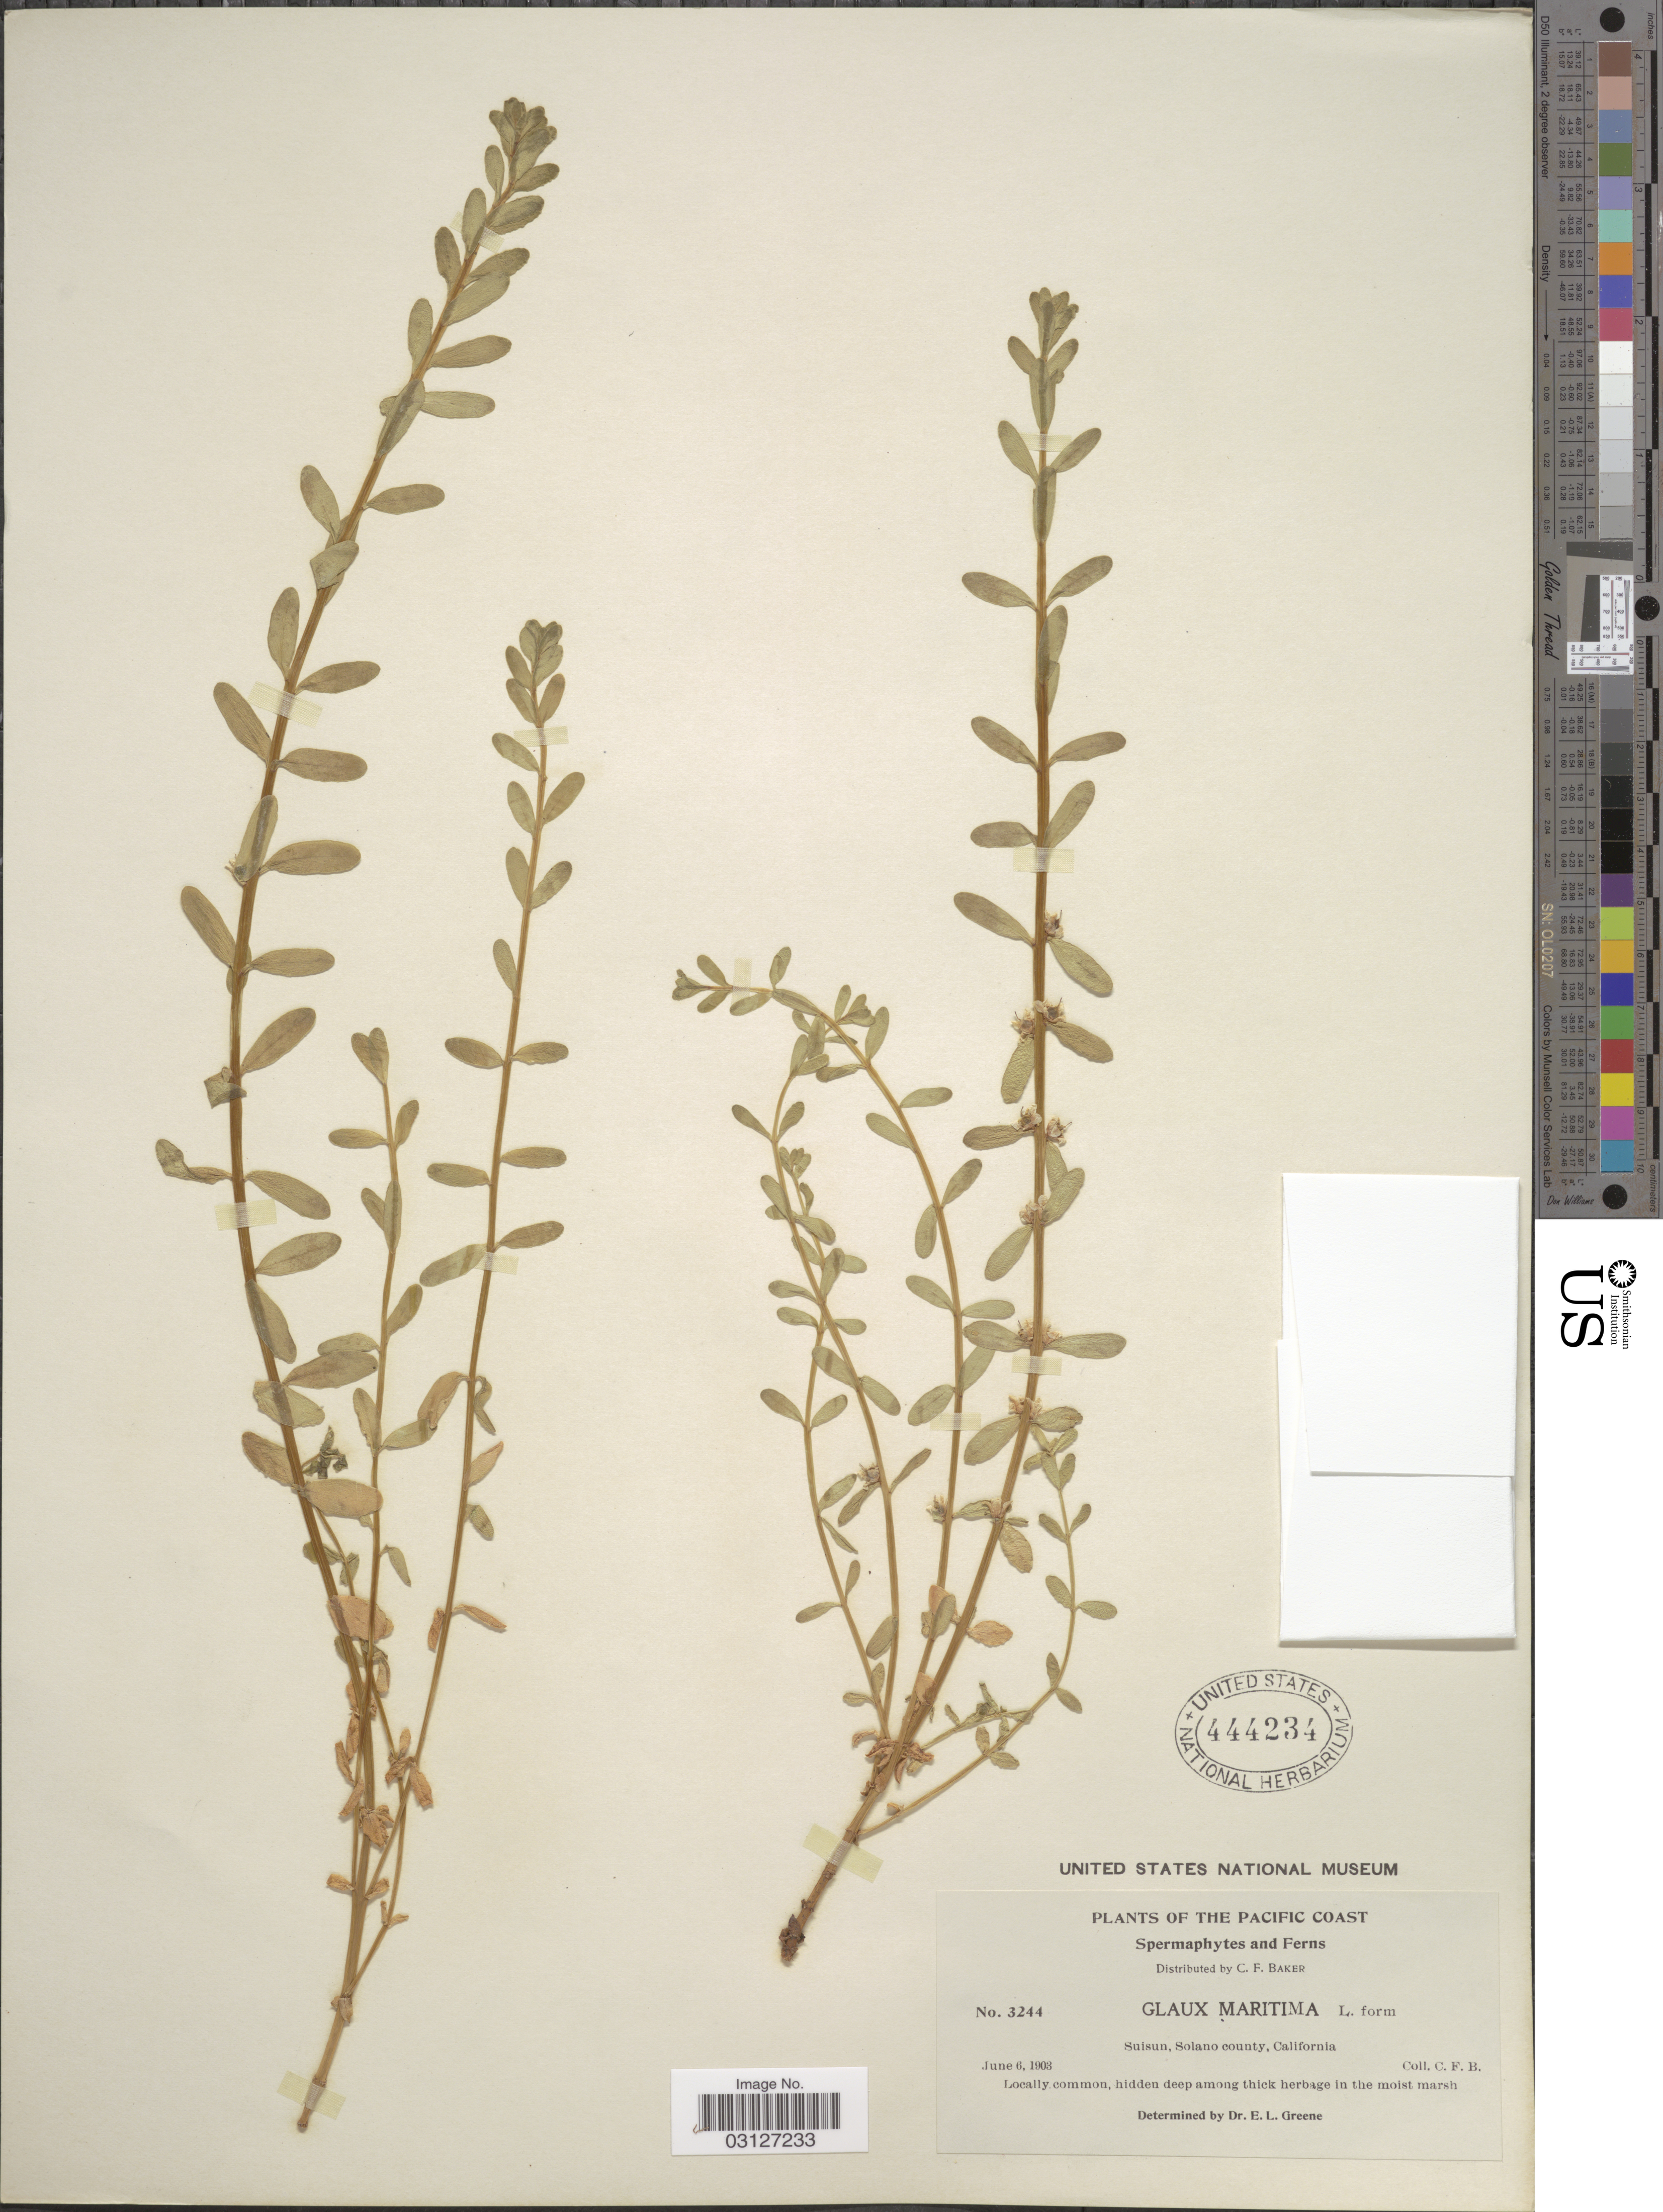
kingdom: Plantae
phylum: Tracheophyta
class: Magnoliopsida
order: Ericales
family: Primulaceae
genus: Glaux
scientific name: Glaux maritima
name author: L.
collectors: C. F. Baker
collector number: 3244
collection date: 1903-06-06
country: United States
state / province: California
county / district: Solano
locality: The Pacific Coast, Suisun, Solano county.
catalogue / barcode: US 444234